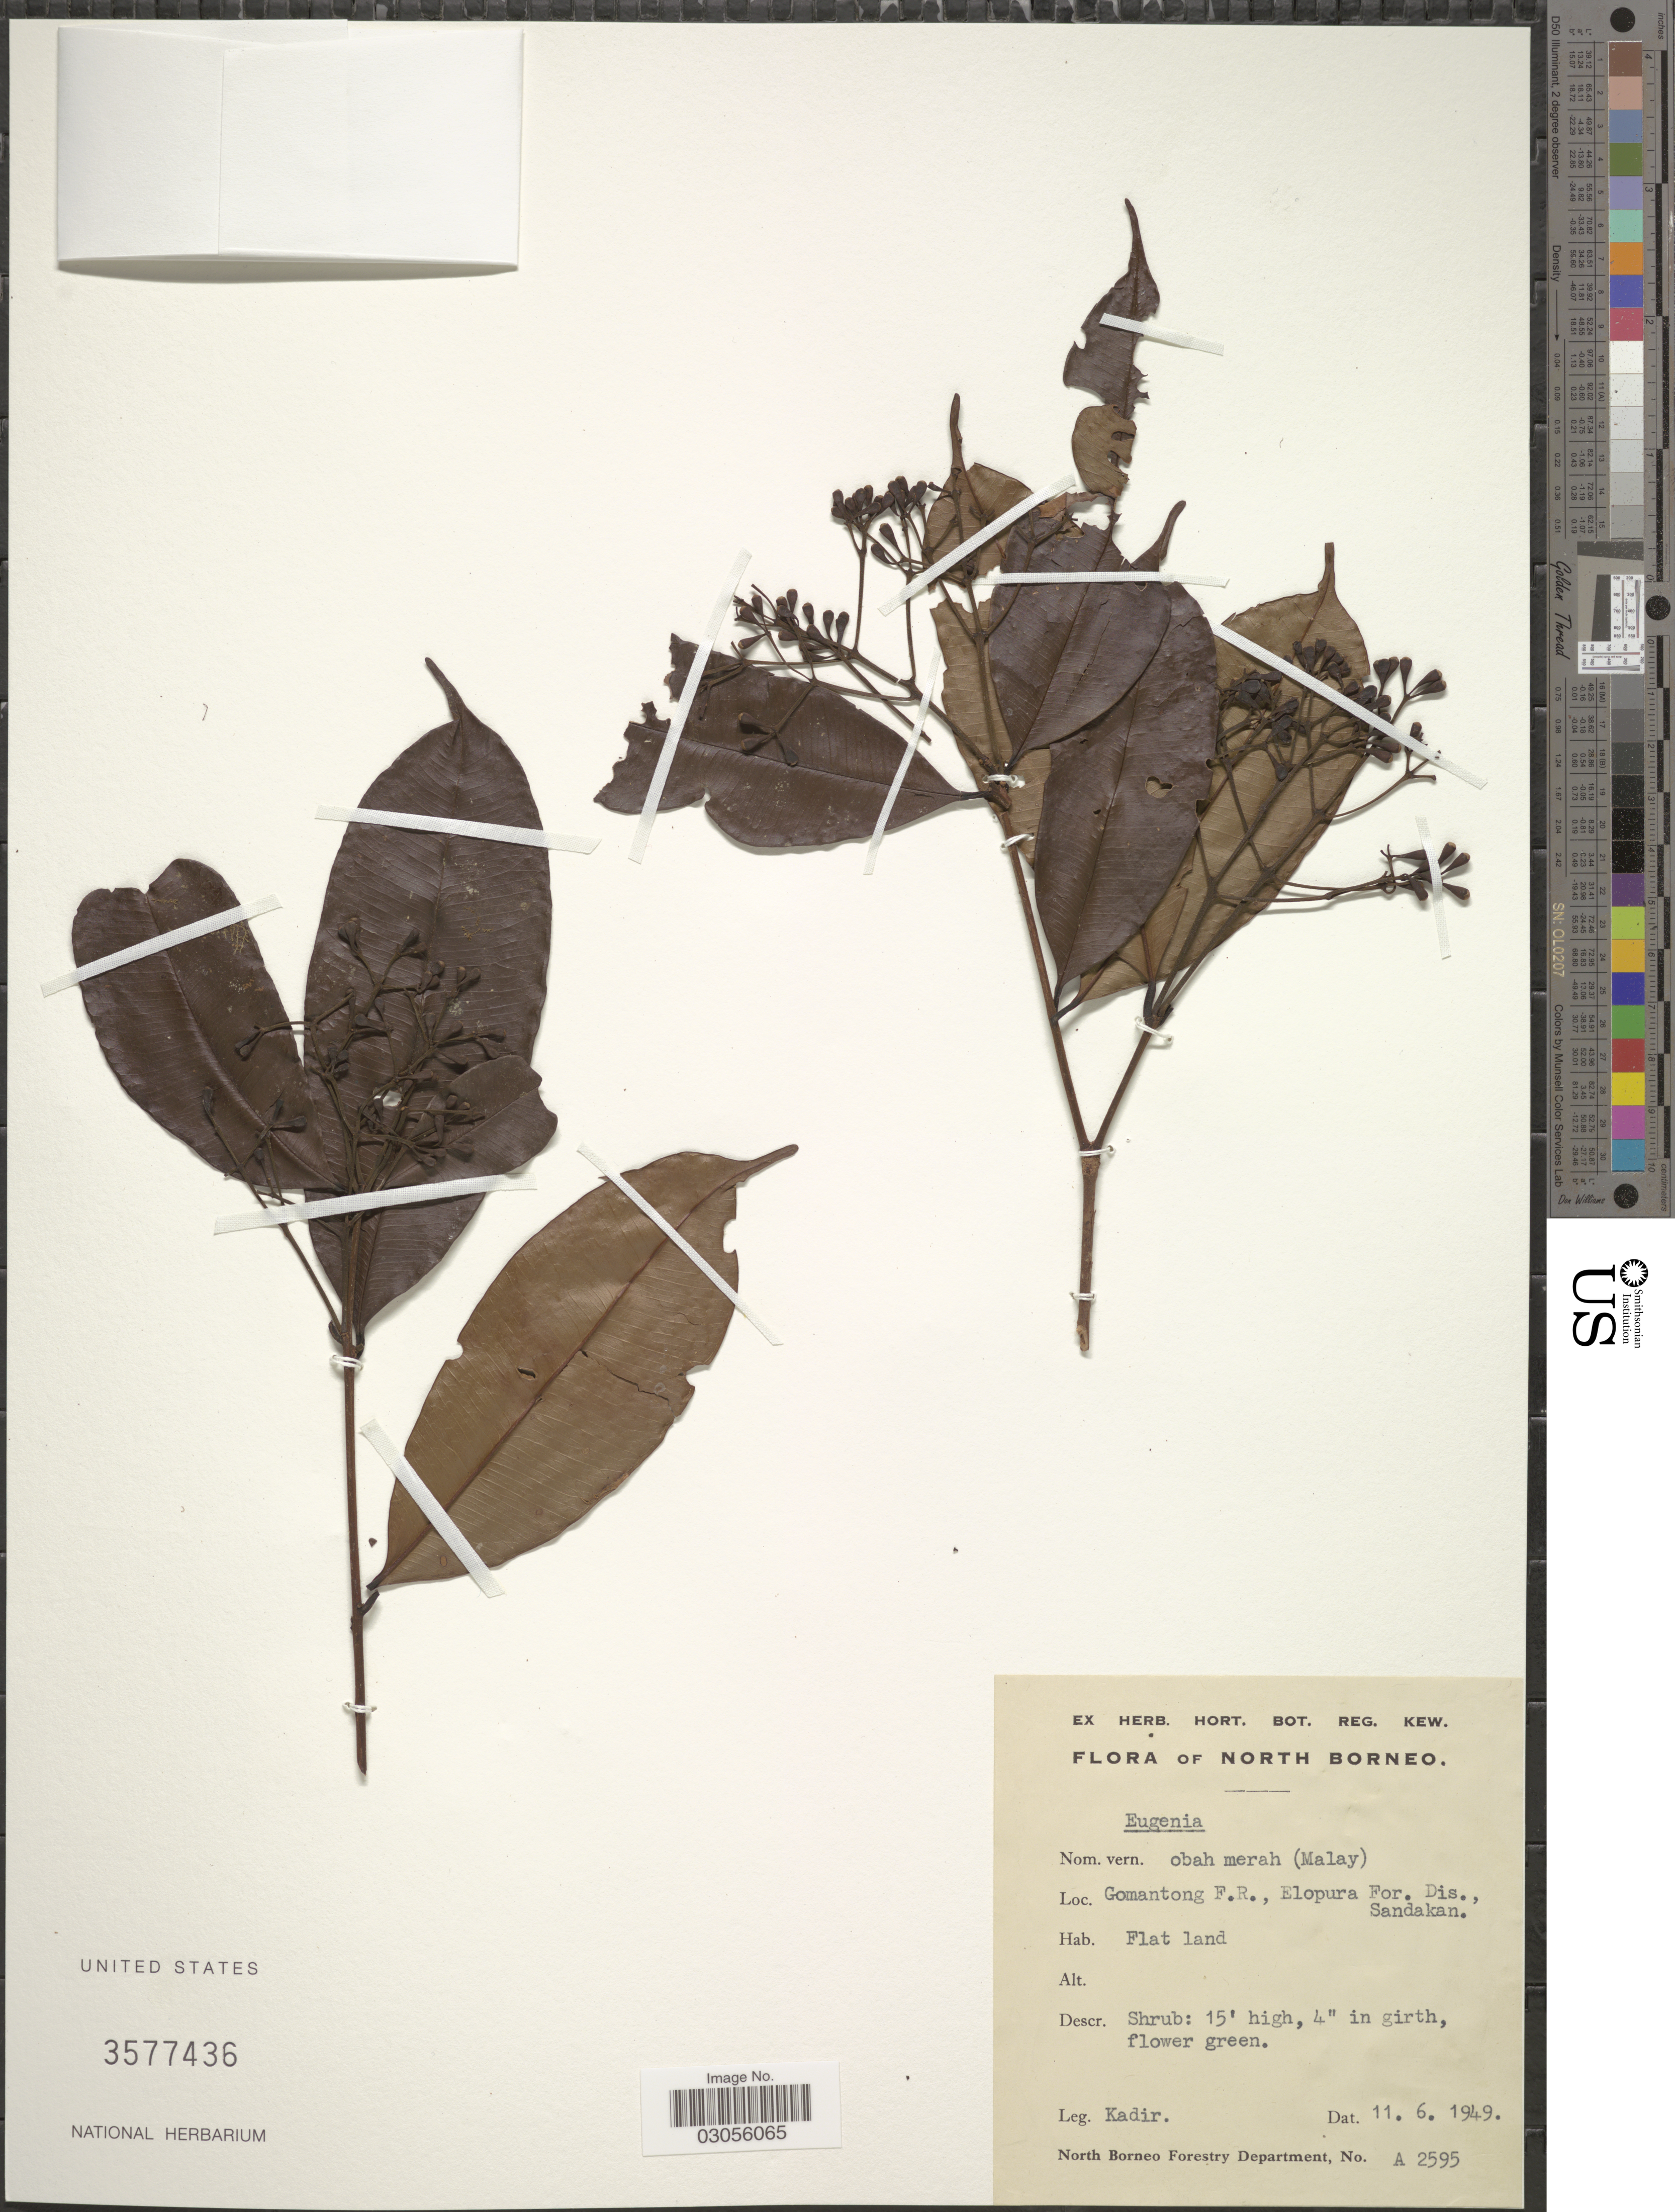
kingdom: Plantae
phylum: Tracheophyta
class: Magnoliopsida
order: Myrtales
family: Myrtaceae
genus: Eugenia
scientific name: Eugenia sp.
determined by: Strong, M. T., (US), Smithsonian Institution - National Museum of Natural History (UNITED STATES)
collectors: -. Kadir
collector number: A 2595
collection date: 1949-06-11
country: Malaysia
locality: North Borneo. Gomantong F.R., Elopura For. Dis., Sandakan.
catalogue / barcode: US 3577436